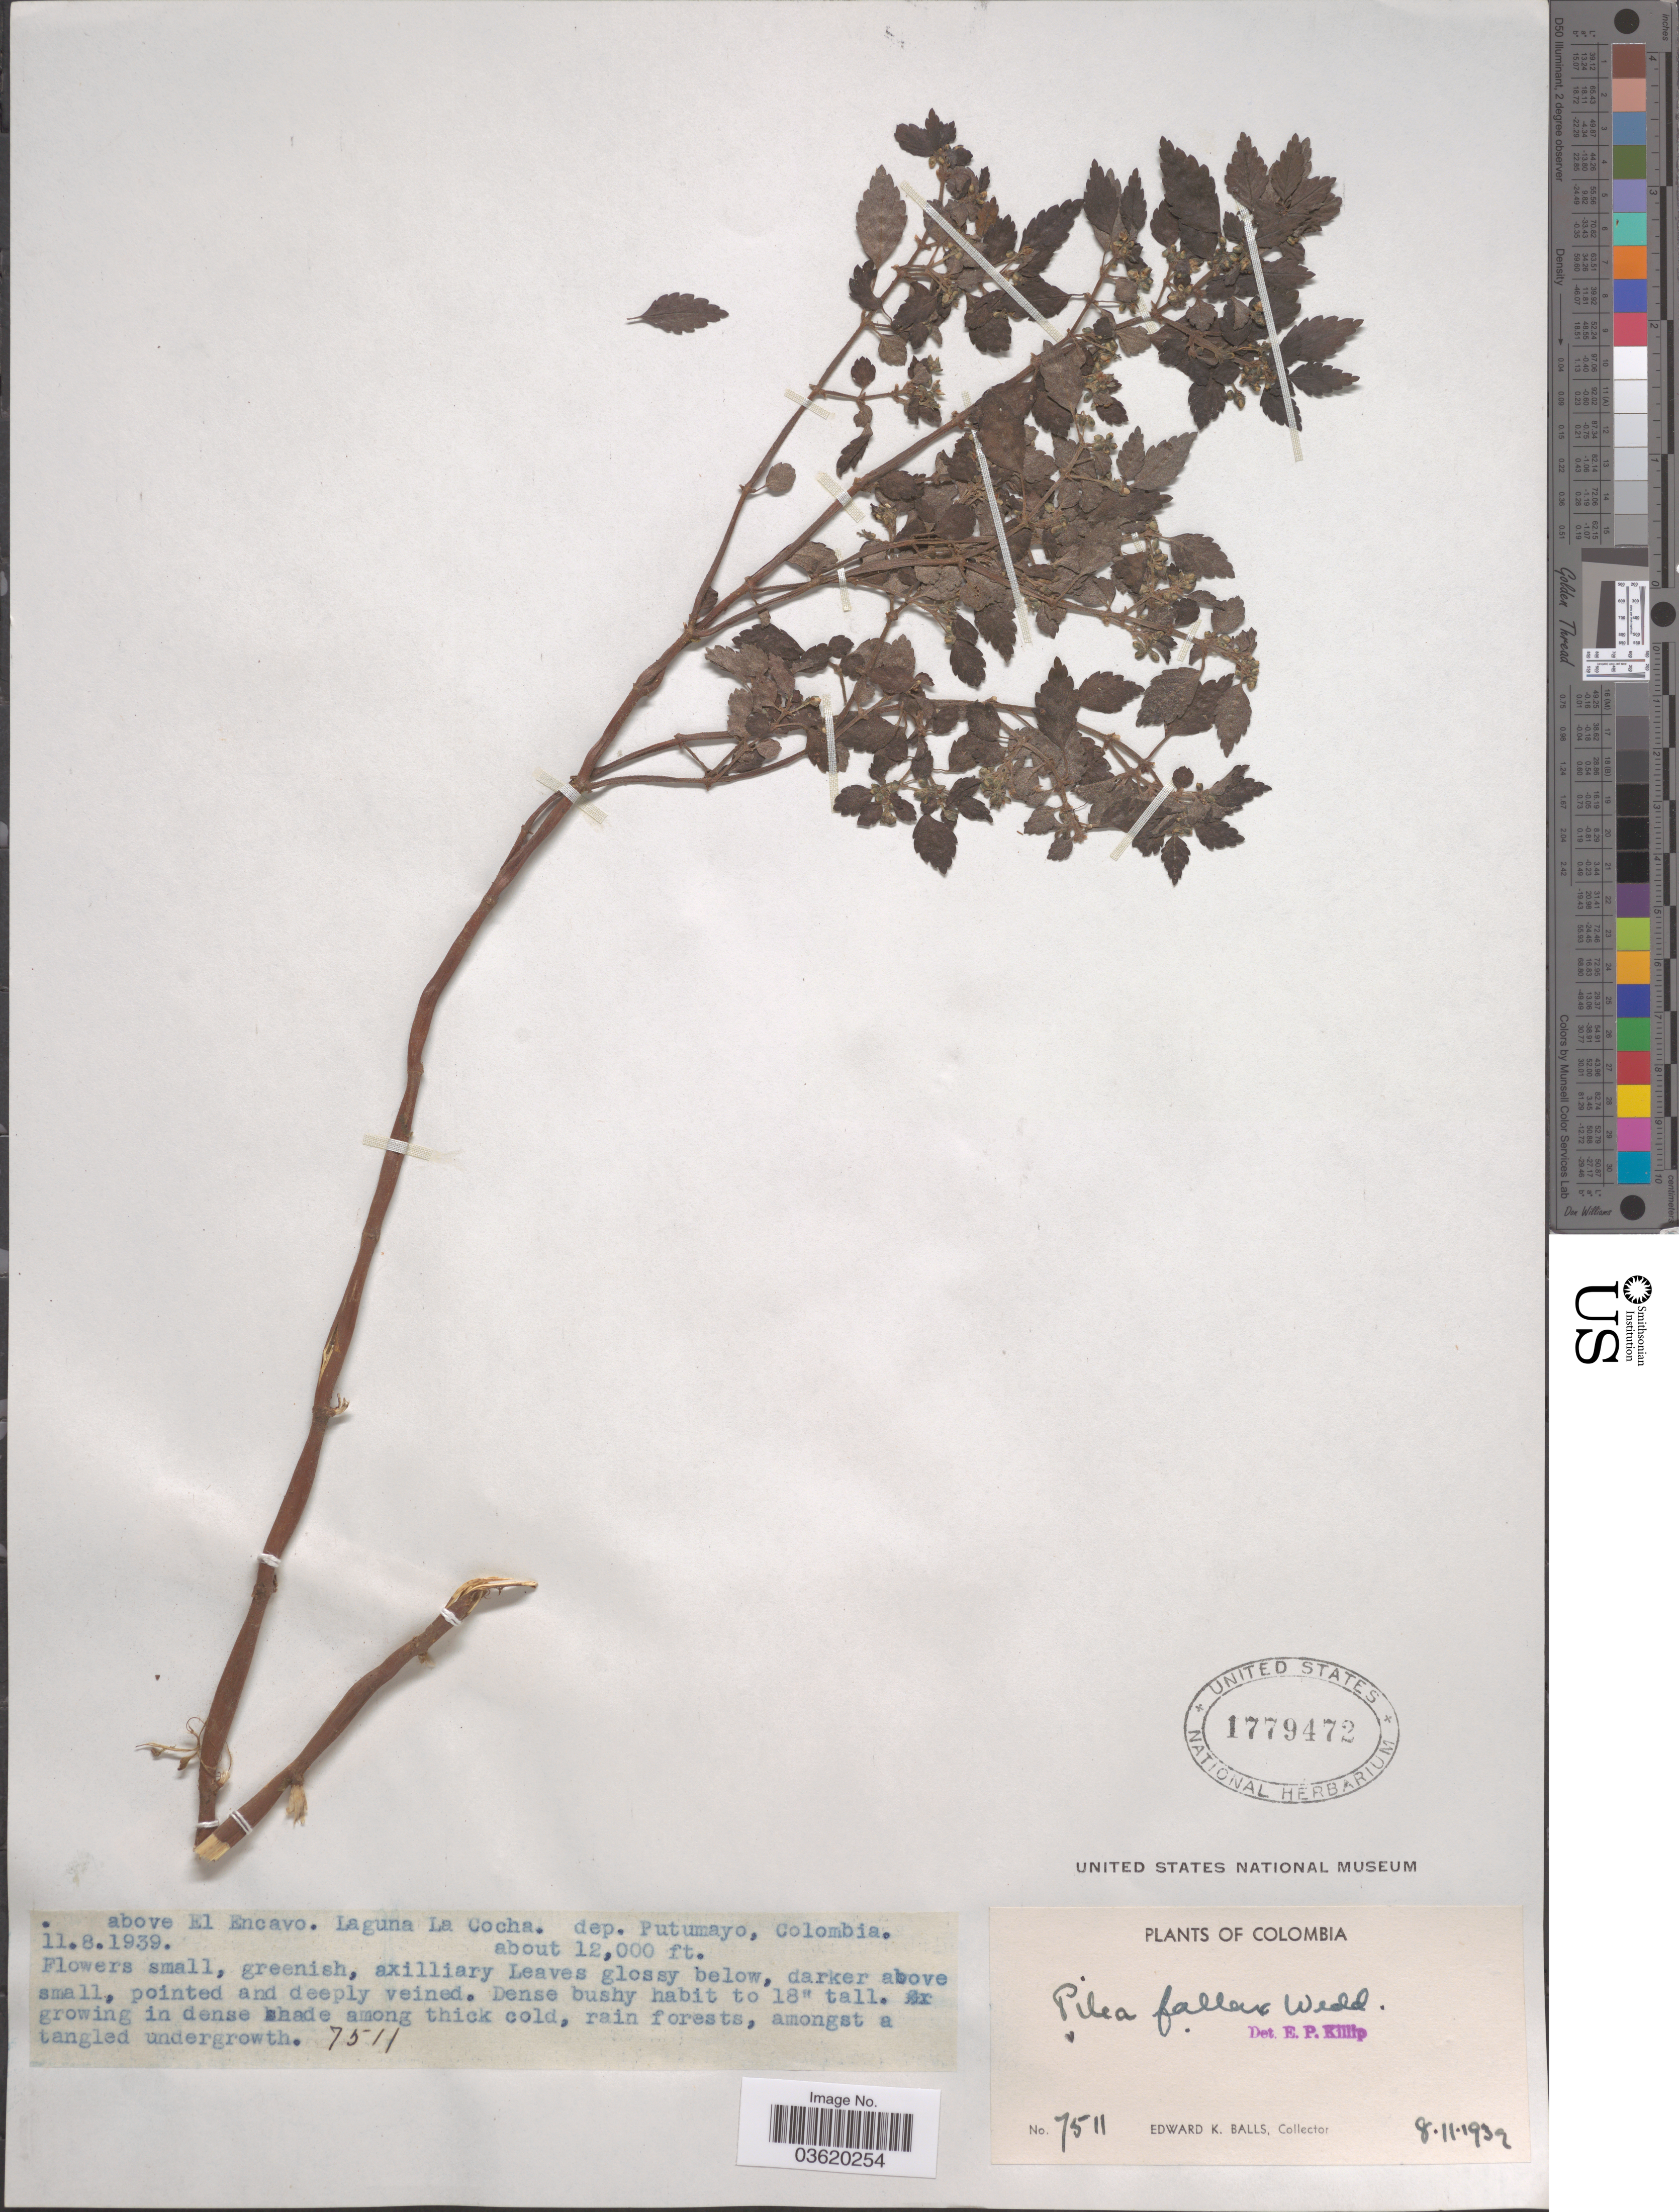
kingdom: Plantae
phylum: Tracheophyta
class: Magnoliopsida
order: Rosales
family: Urticaceae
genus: Pilea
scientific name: Pilea fallax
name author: Wedd.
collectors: E. K. Balls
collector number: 7511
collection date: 1939-08-11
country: Colombia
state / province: Putumayo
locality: Above El Encavo. Laguna La Cocha. Dep. Putumayo.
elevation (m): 3658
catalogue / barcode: US 1779472